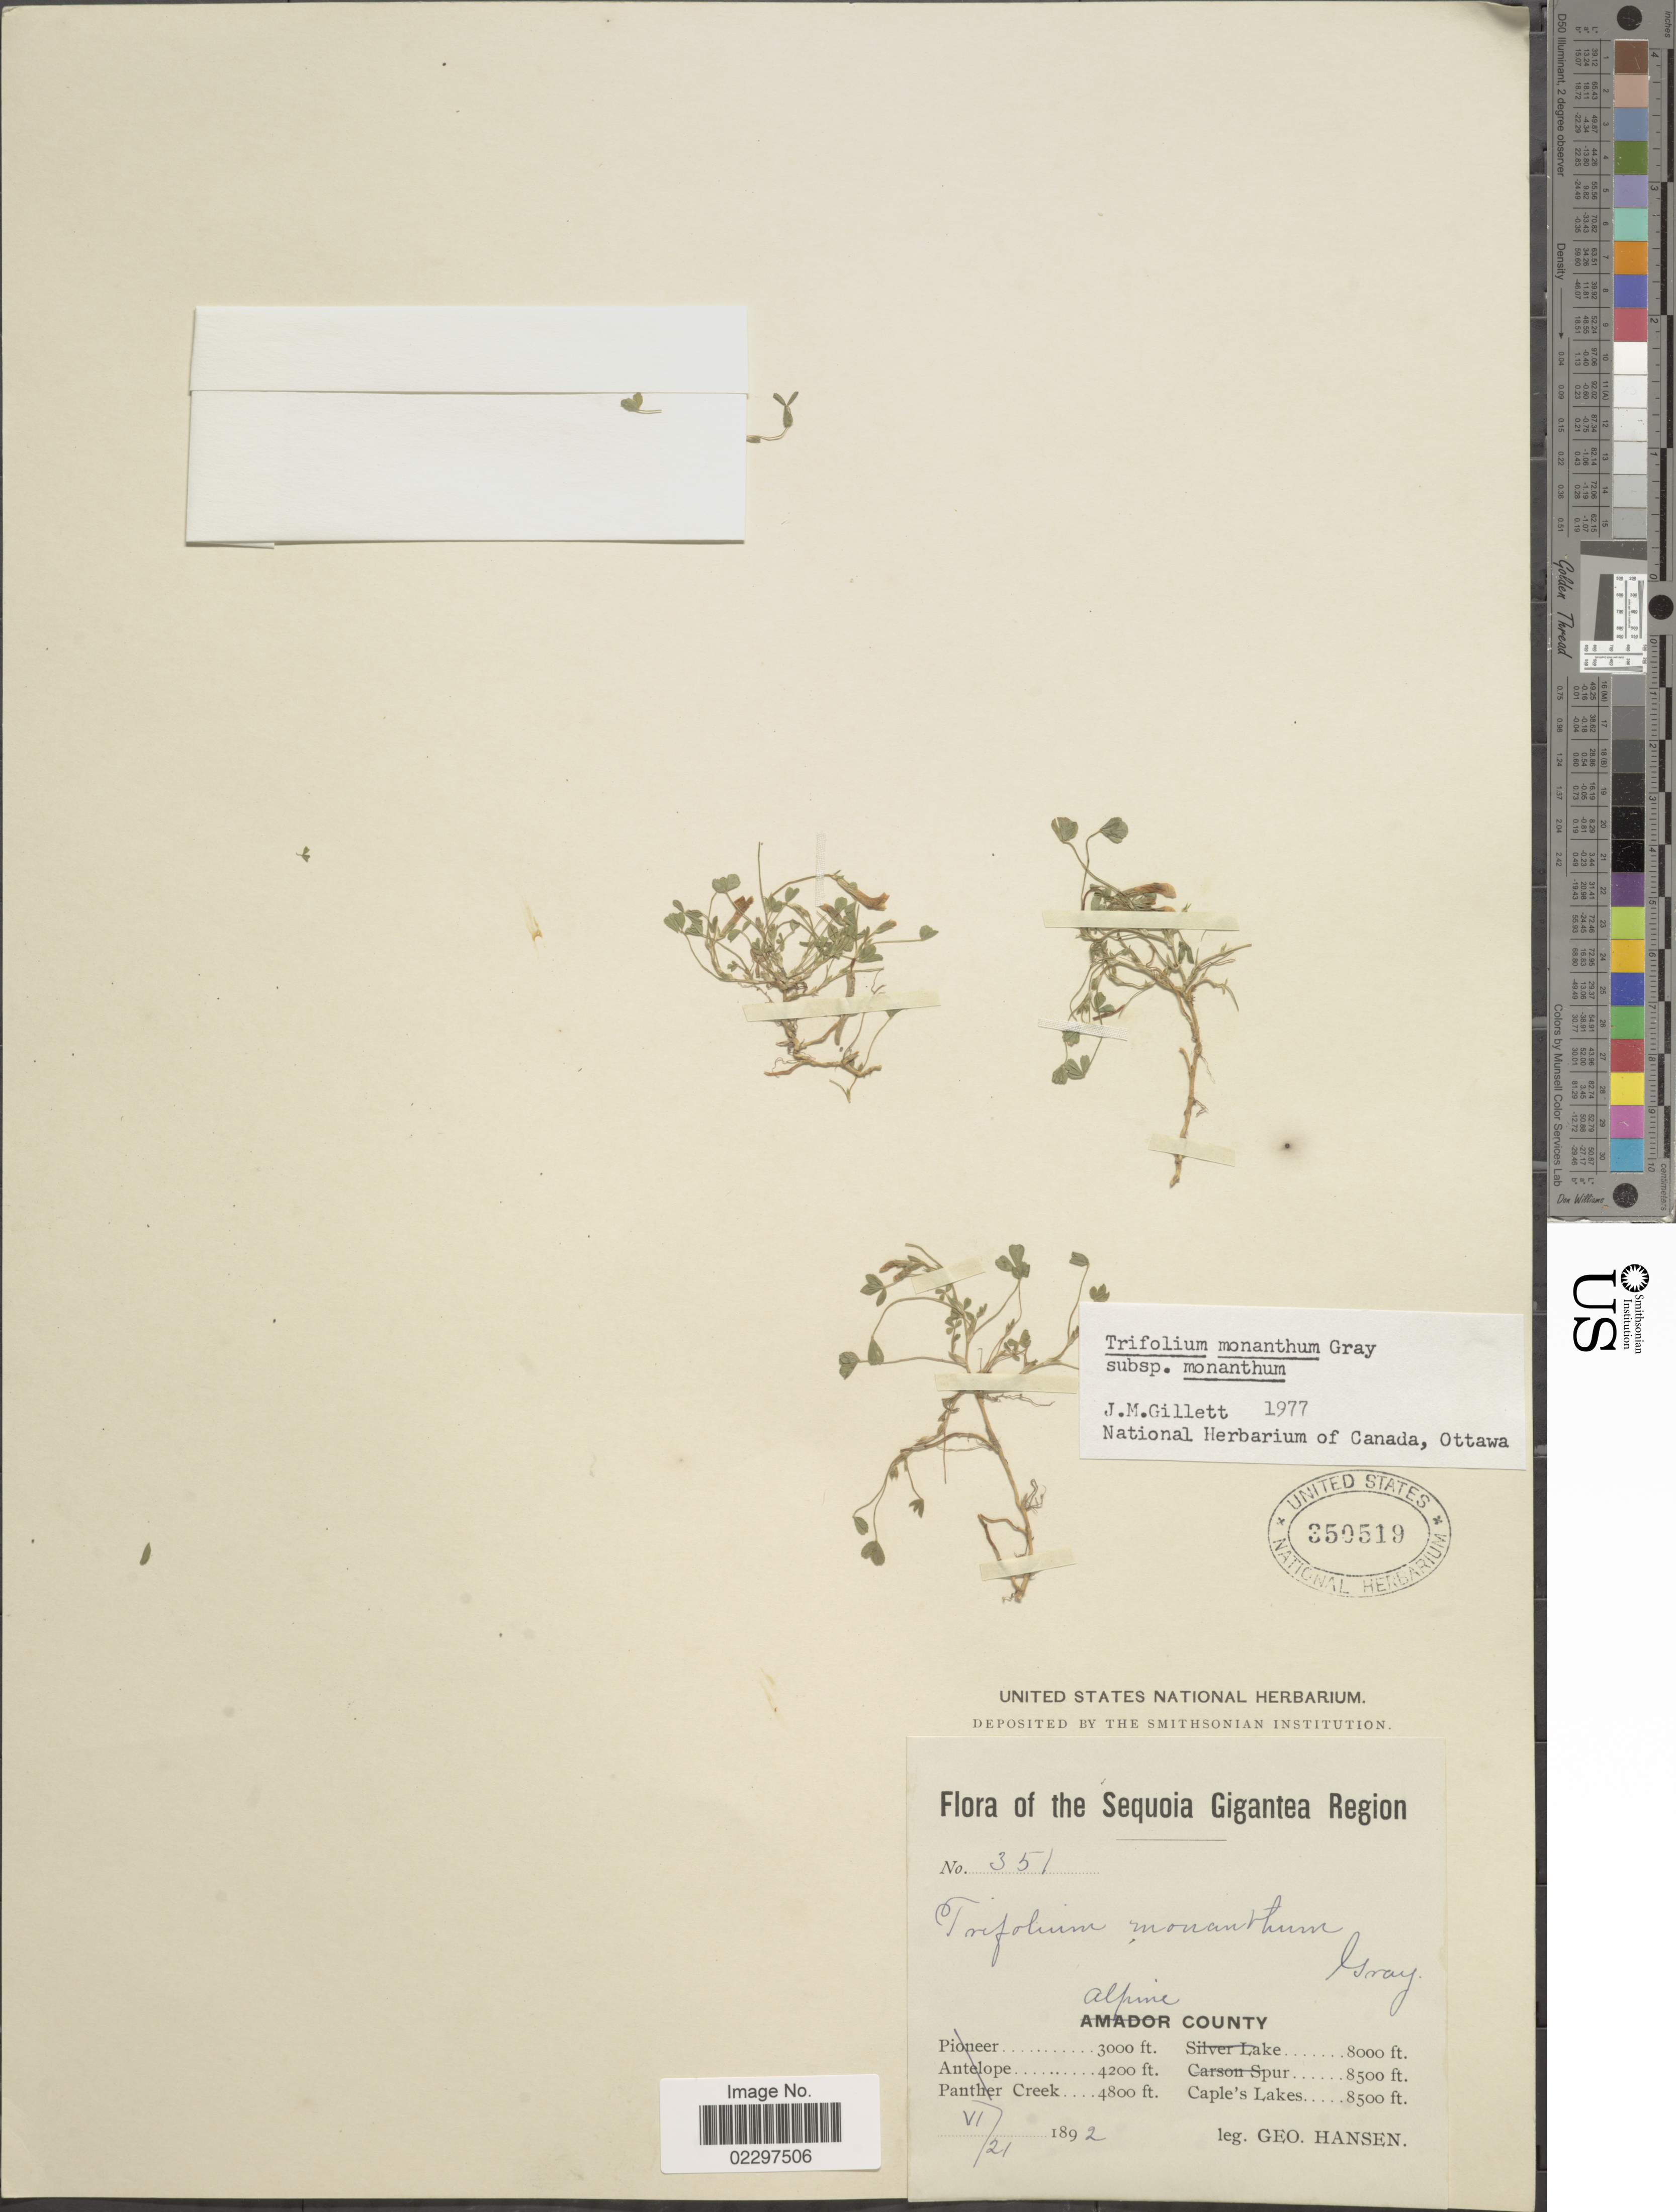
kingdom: Plantae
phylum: Tracheophyta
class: Magnoliopsida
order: Fabales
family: Fabaceae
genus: Trifolium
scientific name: Trifolium monanthum subsp. monanthum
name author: A. Gray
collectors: G. Hansen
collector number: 351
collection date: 1892-06-21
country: United States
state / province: California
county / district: Alpine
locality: Sequoia Gigantea Region. Alpine County. Caple's Lake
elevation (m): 2591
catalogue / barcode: US 350519